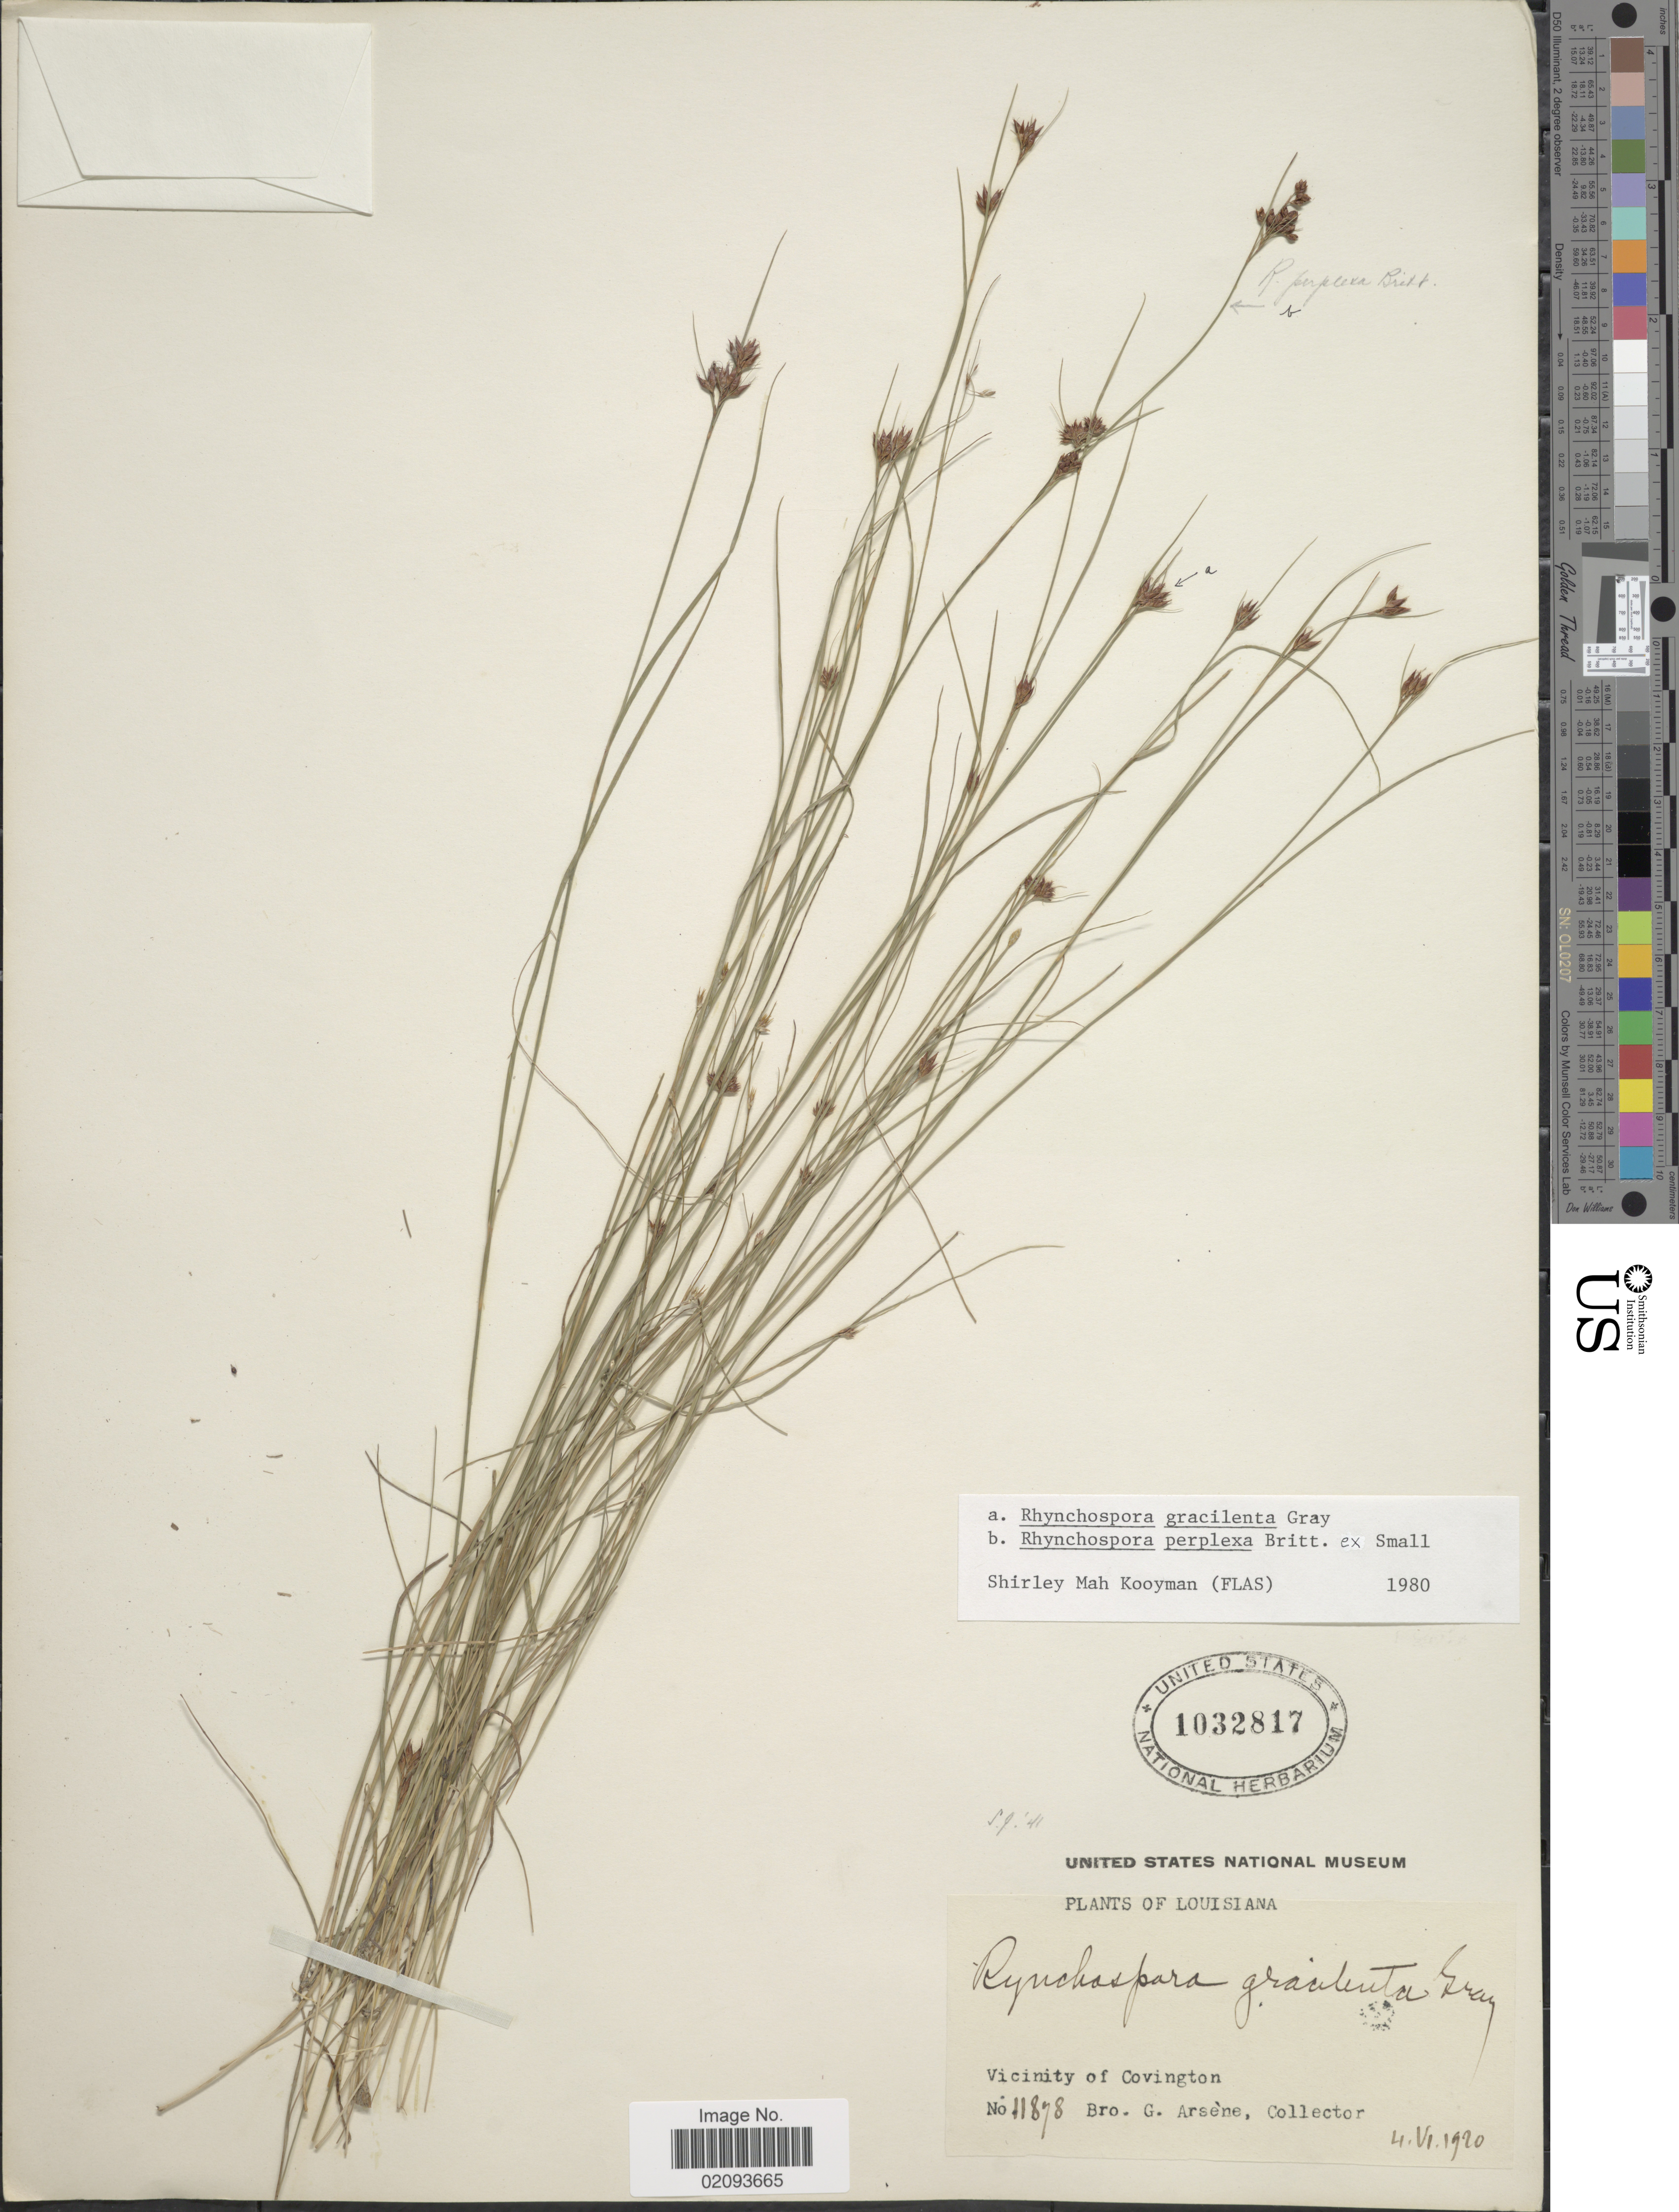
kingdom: Plantae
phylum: Tracheophyta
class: Liliopsida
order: Poales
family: Cyperaceae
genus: Rhynchospora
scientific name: Rhynchospora gracilenta A. Gray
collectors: Bro. G. Arsène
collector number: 11878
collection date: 1920-06-04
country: United States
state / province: Louisiana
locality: Vicinity of Covington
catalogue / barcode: US 1032817